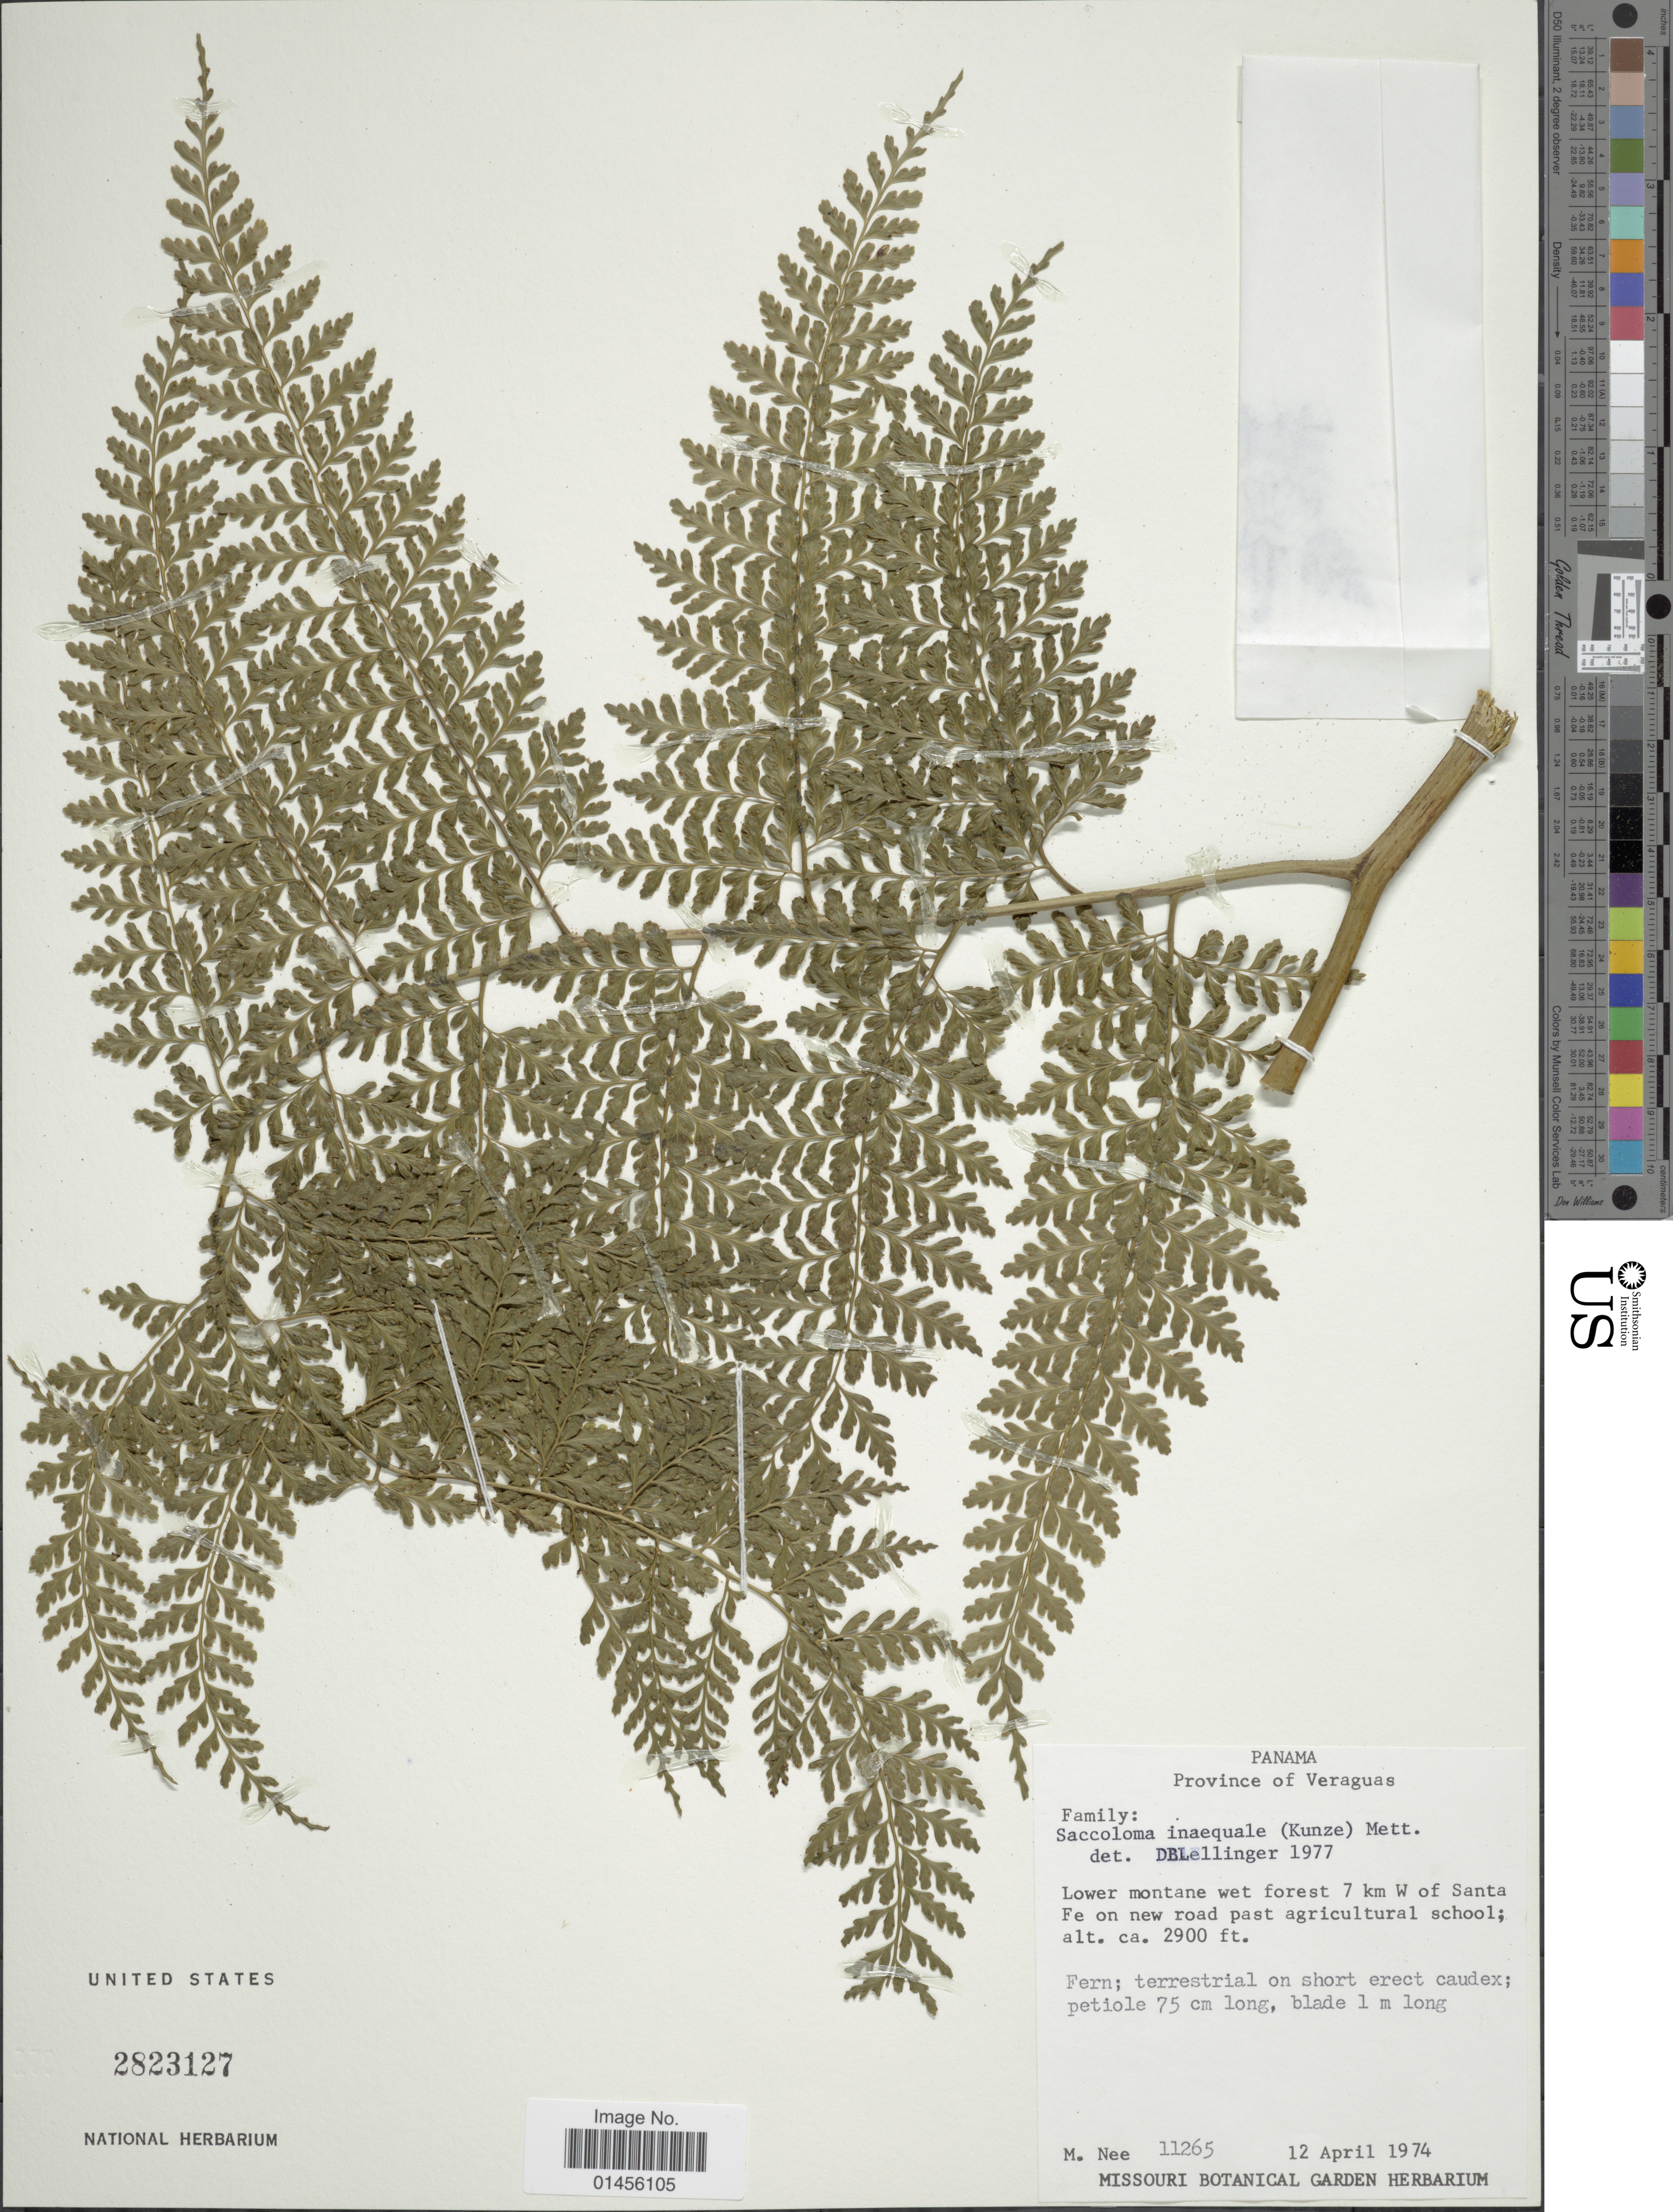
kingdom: Plantae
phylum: Tracheophyta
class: Polypodiopsida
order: Polypodiales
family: Saccolomataceae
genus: Saccoloma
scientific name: Saccoloma inaequale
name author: (Kunze) Mett.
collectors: M. Nee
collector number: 11265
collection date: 1974-04-12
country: Panama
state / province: Veraguas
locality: Lower montane wet forest 7 km W of Santa Fe on new road past agricultural school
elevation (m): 884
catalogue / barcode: US 2823127